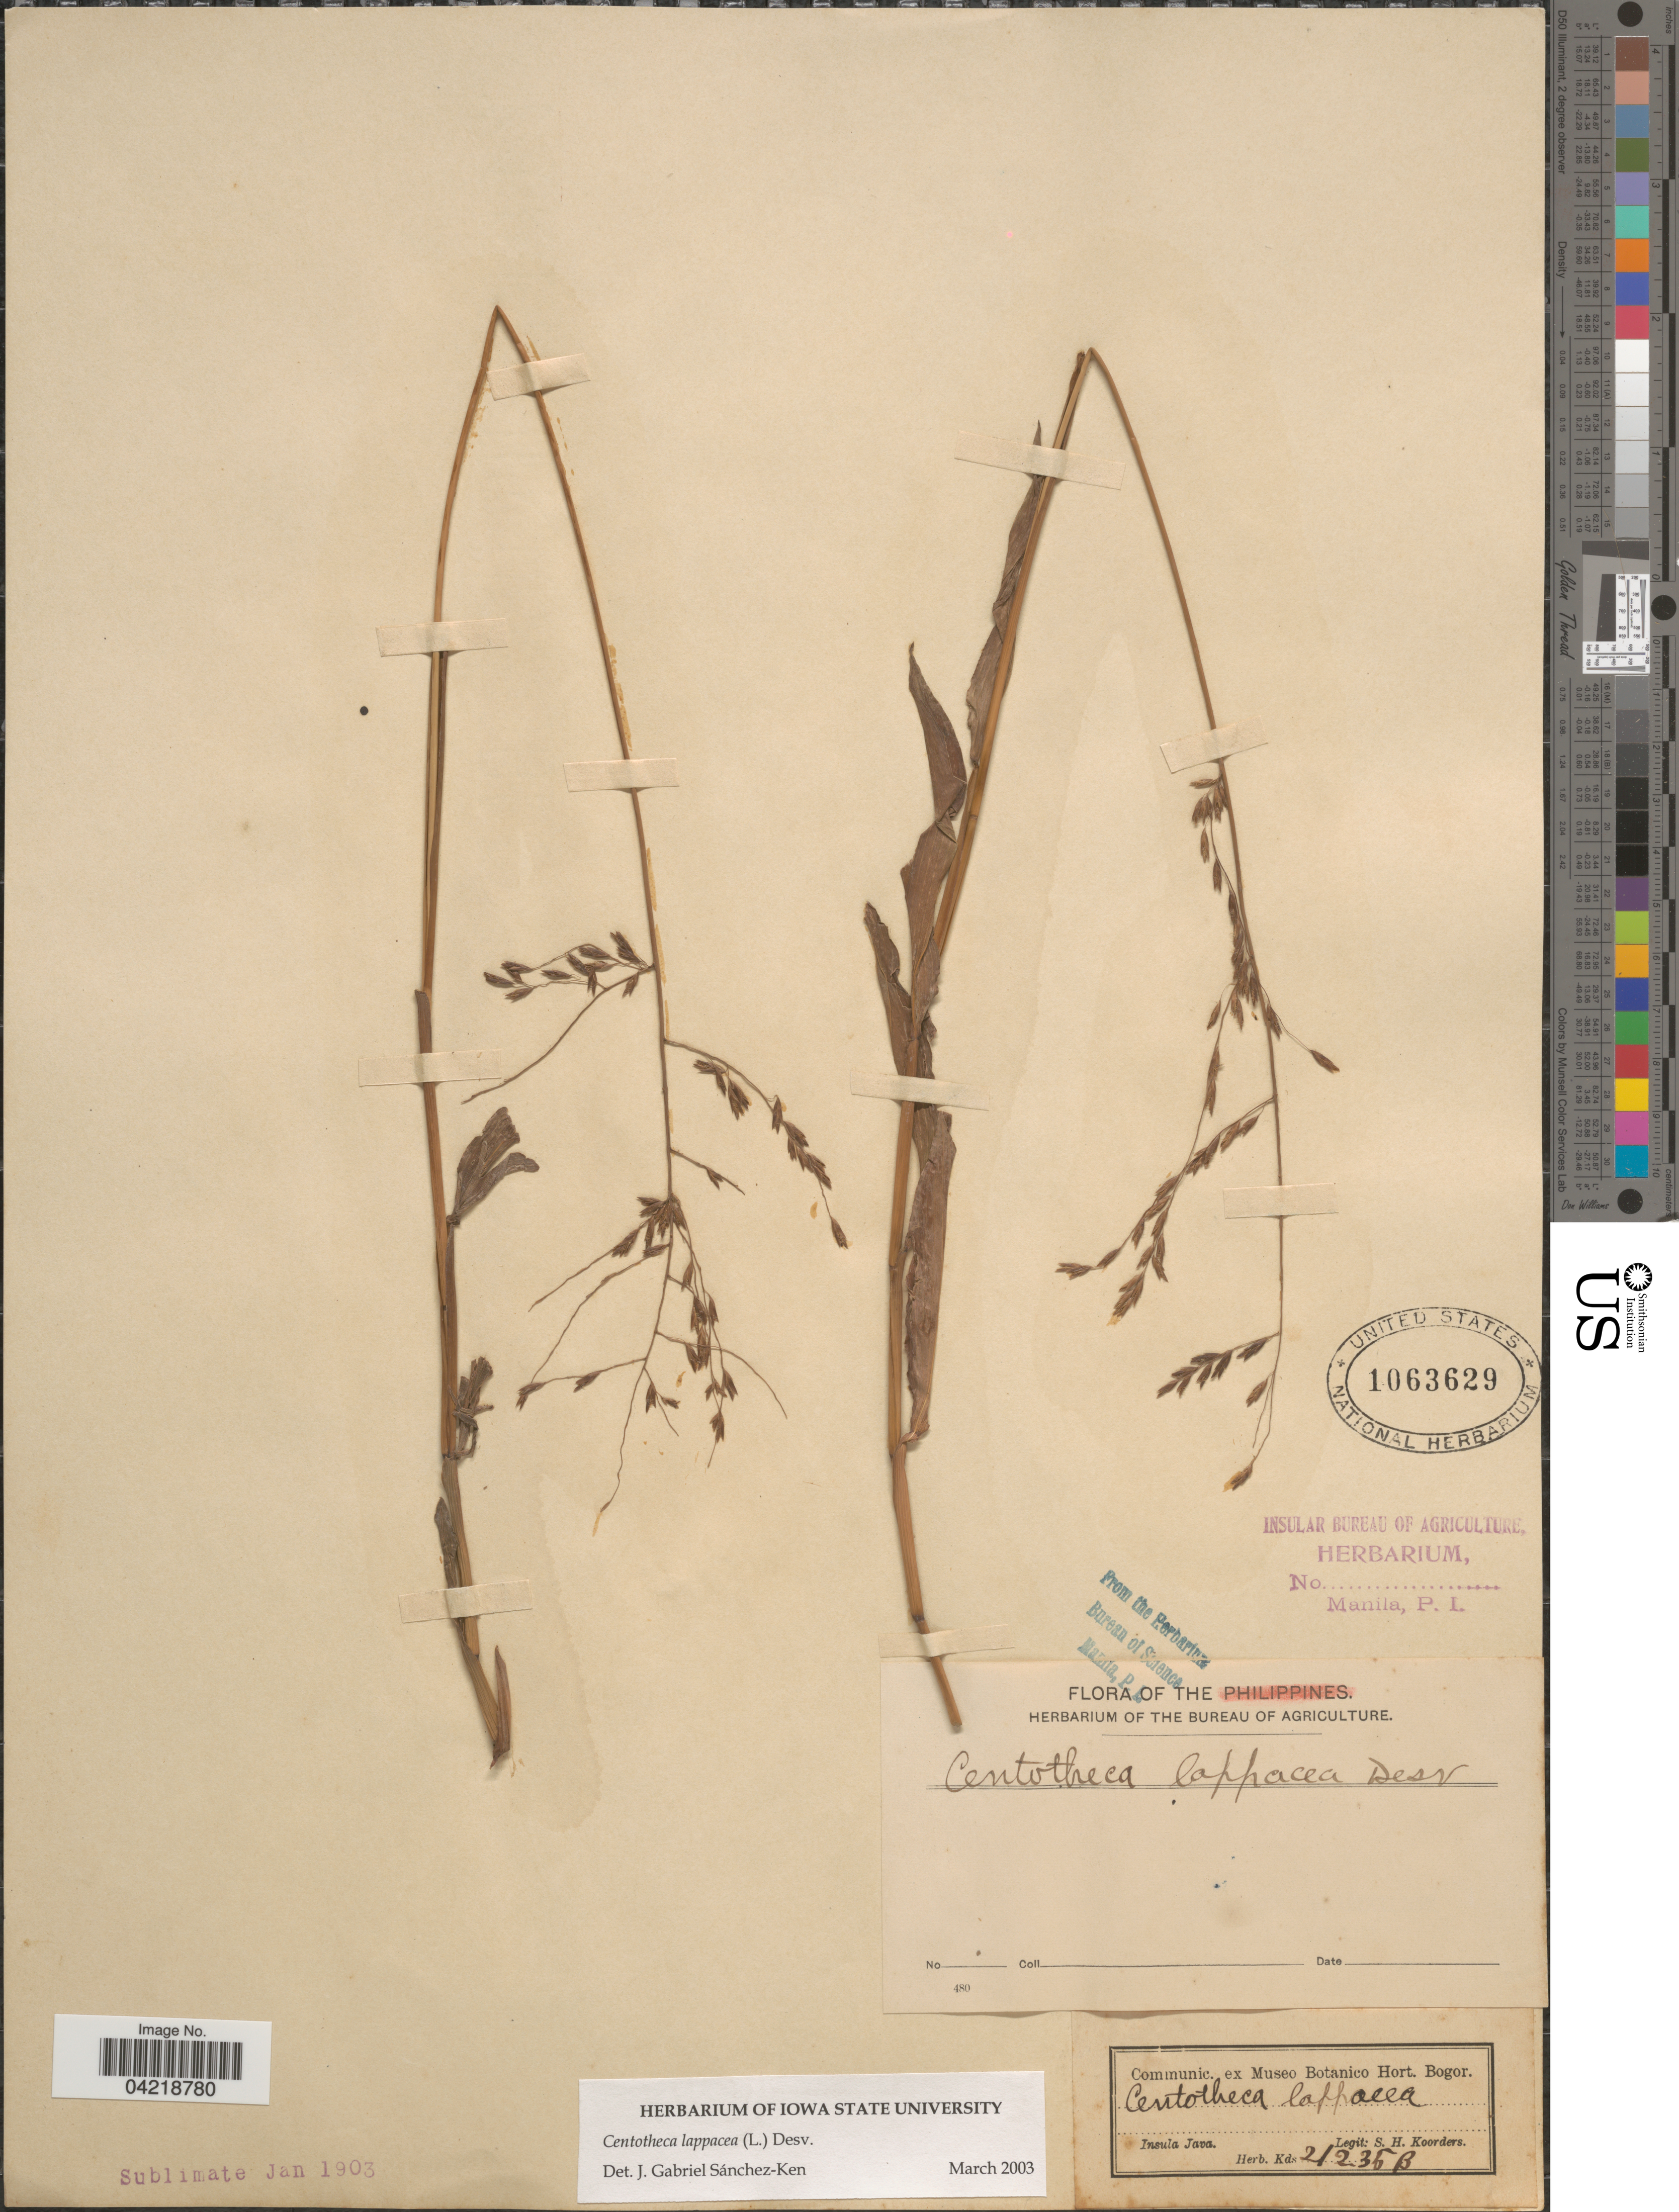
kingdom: Plantae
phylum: Tracheophyta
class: Liliopsida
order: Poales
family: Poaceae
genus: Centotheca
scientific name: Centotheca lappacea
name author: (L.) Desv.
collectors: S. H. Koorders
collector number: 21235B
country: Indonesia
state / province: Java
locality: Insula Java.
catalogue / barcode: US 1063629